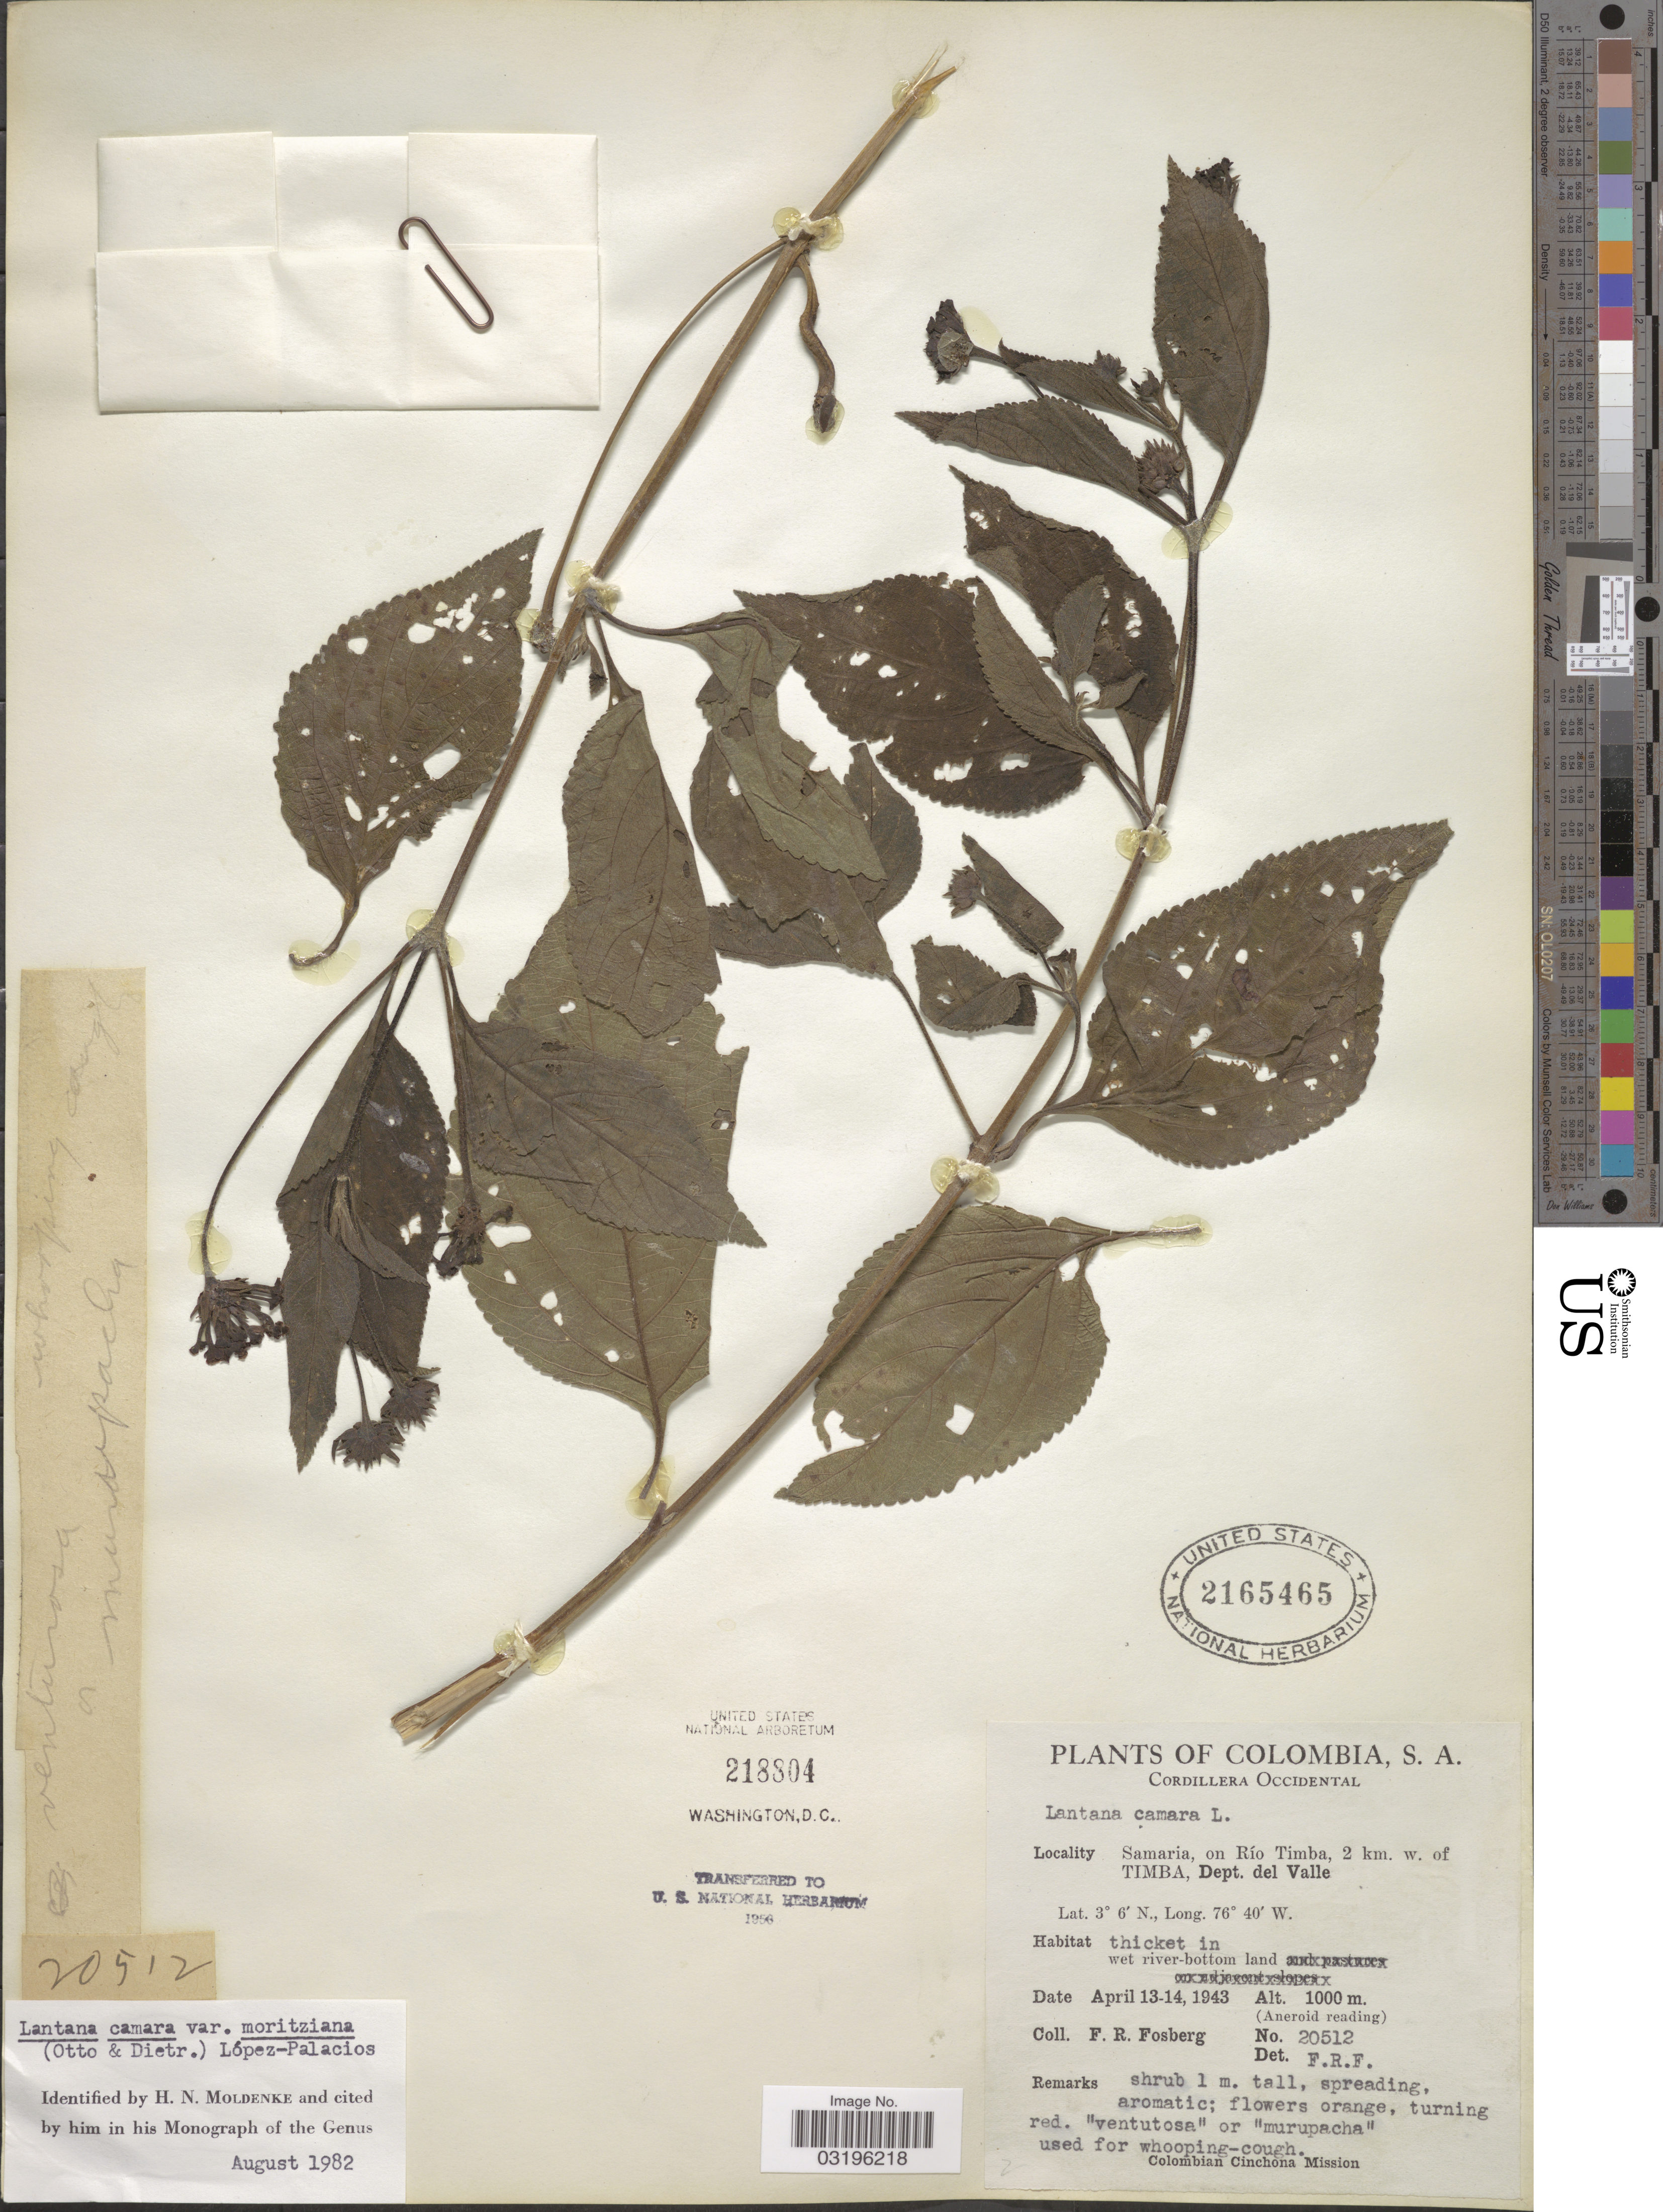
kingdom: Plantae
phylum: Tracheophyta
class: Magnoliopsida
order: Lamiales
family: Verbenaceae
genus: Lantana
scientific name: Lantana camara var. moritziana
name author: (Otto & A. Dietr.) López-Pal.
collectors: F. R. Fosberg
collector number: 20512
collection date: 1943-04-13/1943-04-14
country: Colombia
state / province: San Andres y Providencia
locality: Cordillera Occidental. Samaria, on Río Timba, 2 km. w. of Timba, Dept. del Valle.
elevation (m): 1000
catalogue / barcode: US 2165465